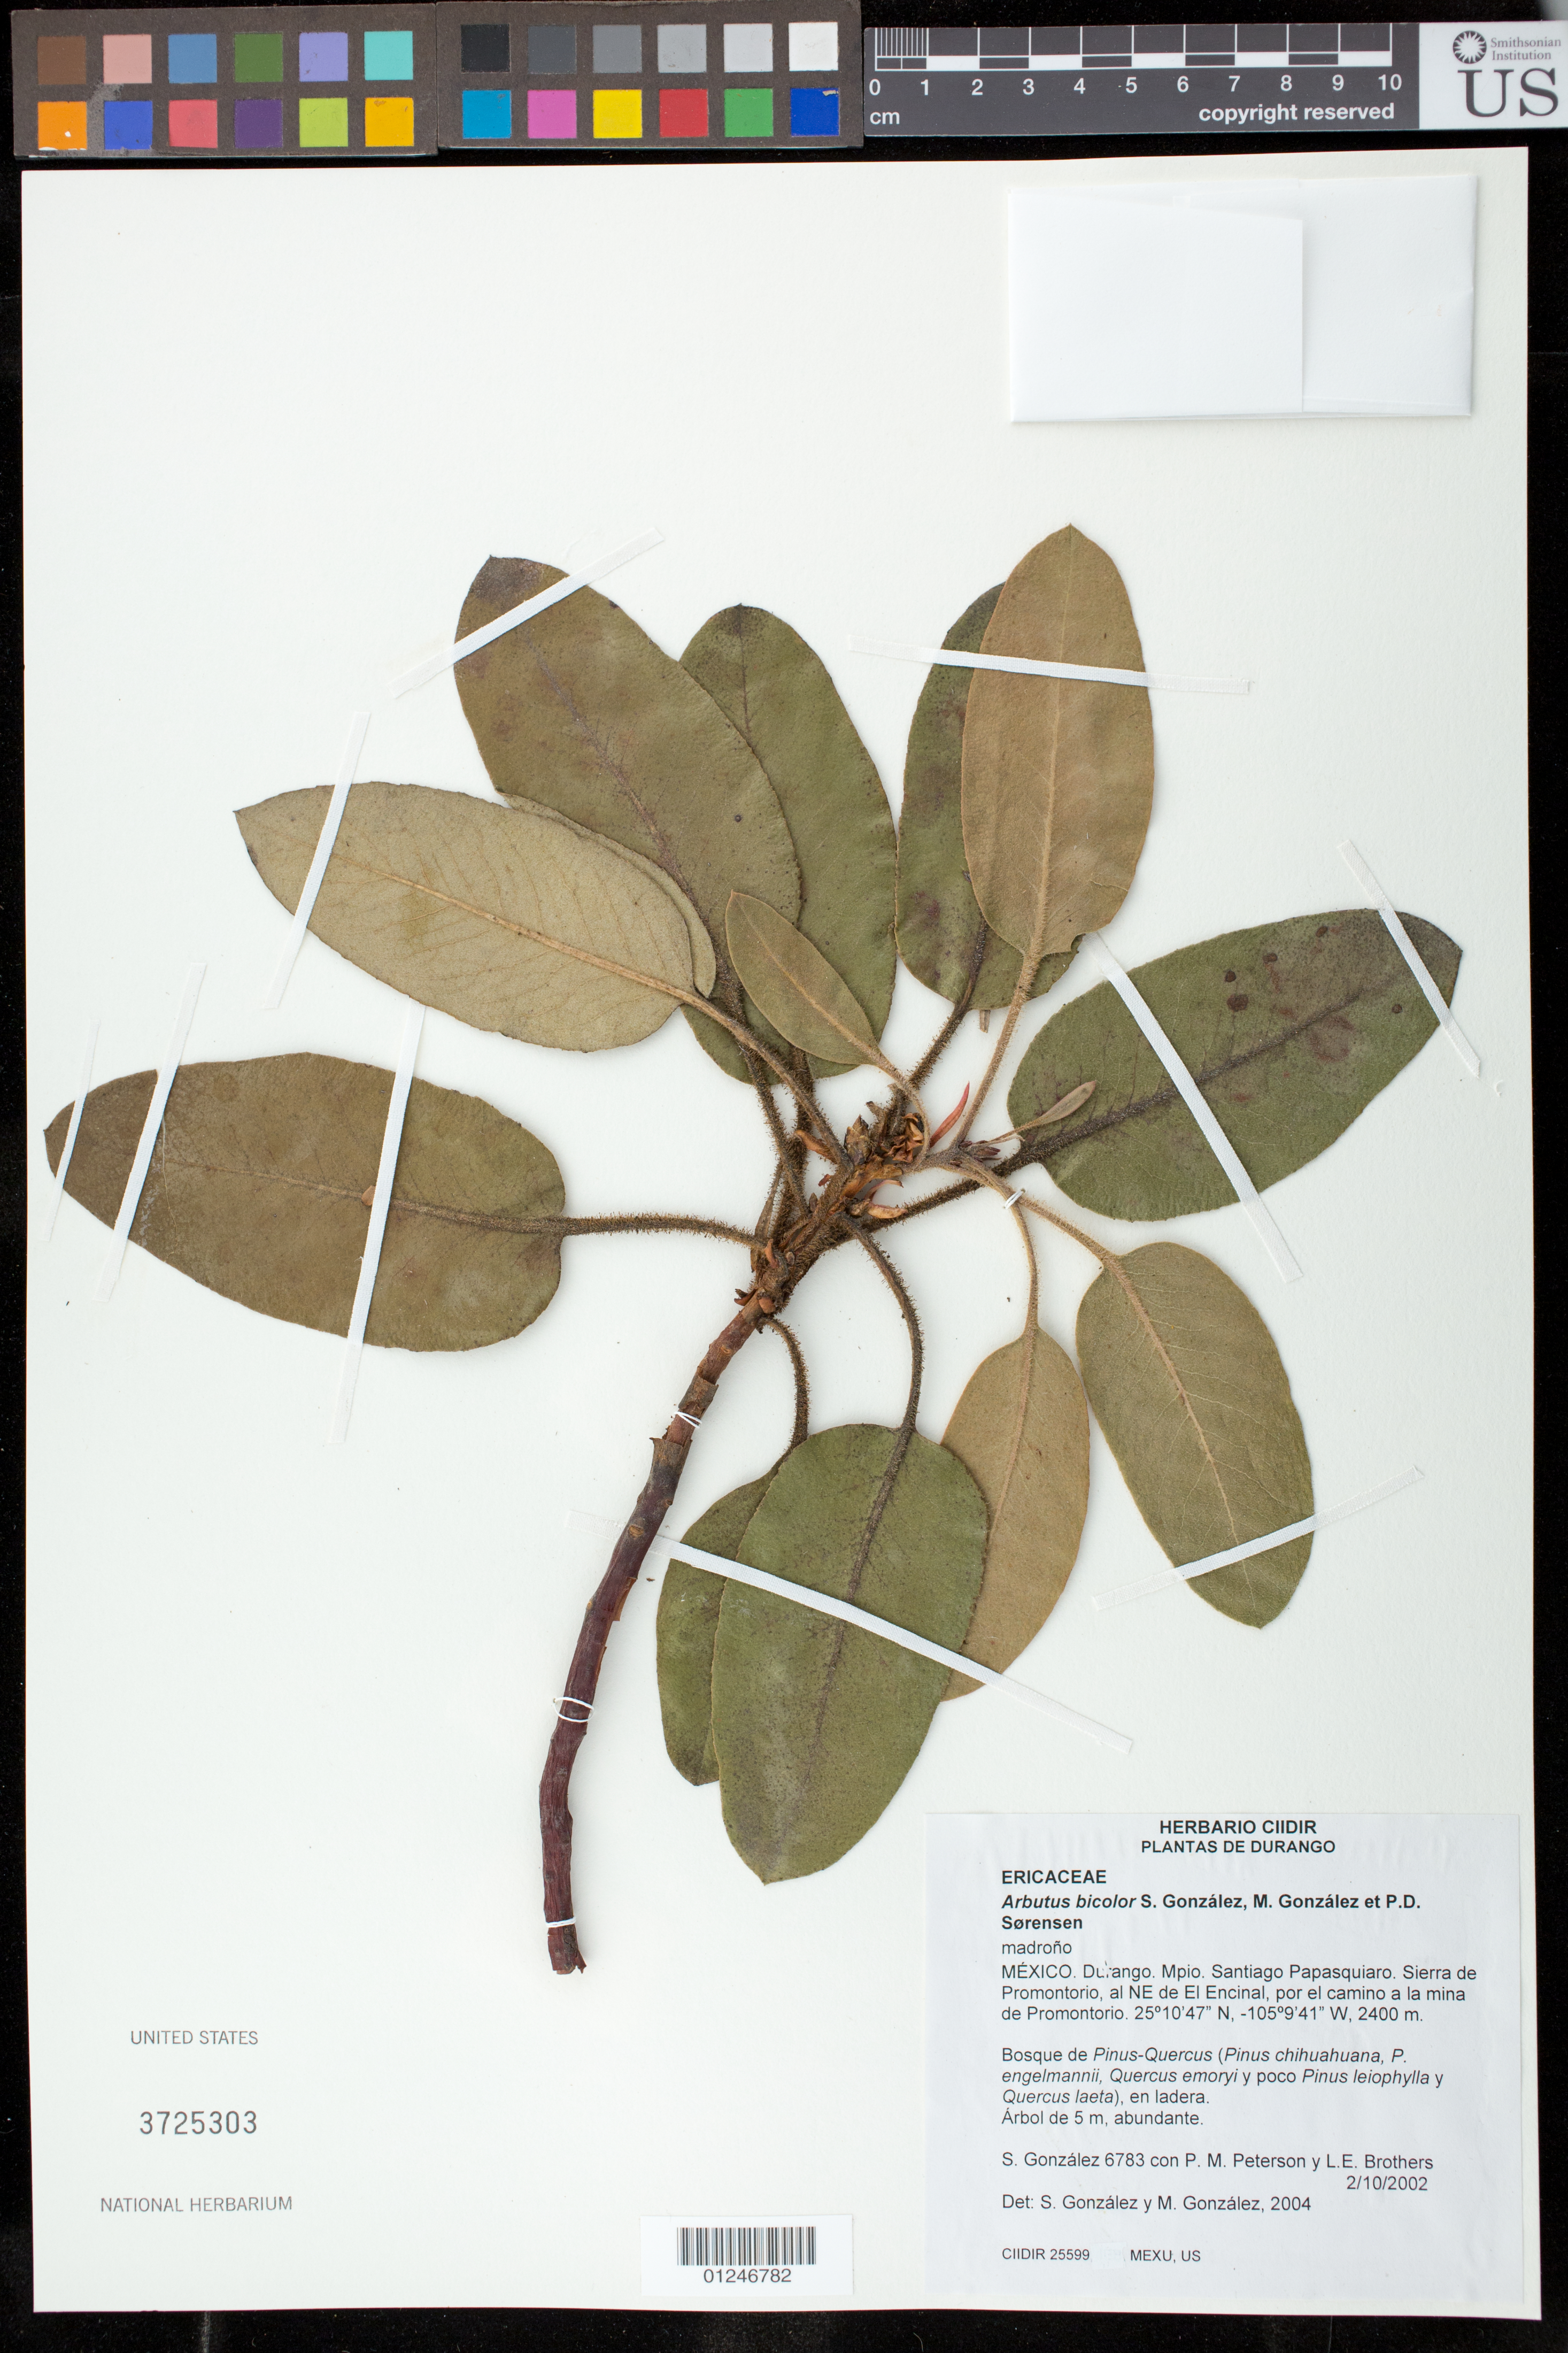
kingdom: Plantae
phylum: Tracheophyta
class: Magnoliopsida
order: Ericales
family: Ericaceae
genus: Arbutus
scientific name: Arbutus bicolor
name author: S. González et al.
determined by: González, S.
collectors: P. M. Peterson & L. E. Brothers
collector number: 6783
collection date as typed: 07 Oct 2002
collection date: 2002-10-02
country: Mexico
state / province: Durango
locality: Santiago Papasquiaro. Sierra de Promontorio, al NE de El Encinal, por el camino a la mina de Promontorio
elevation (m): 2400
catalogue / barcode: US 3725303